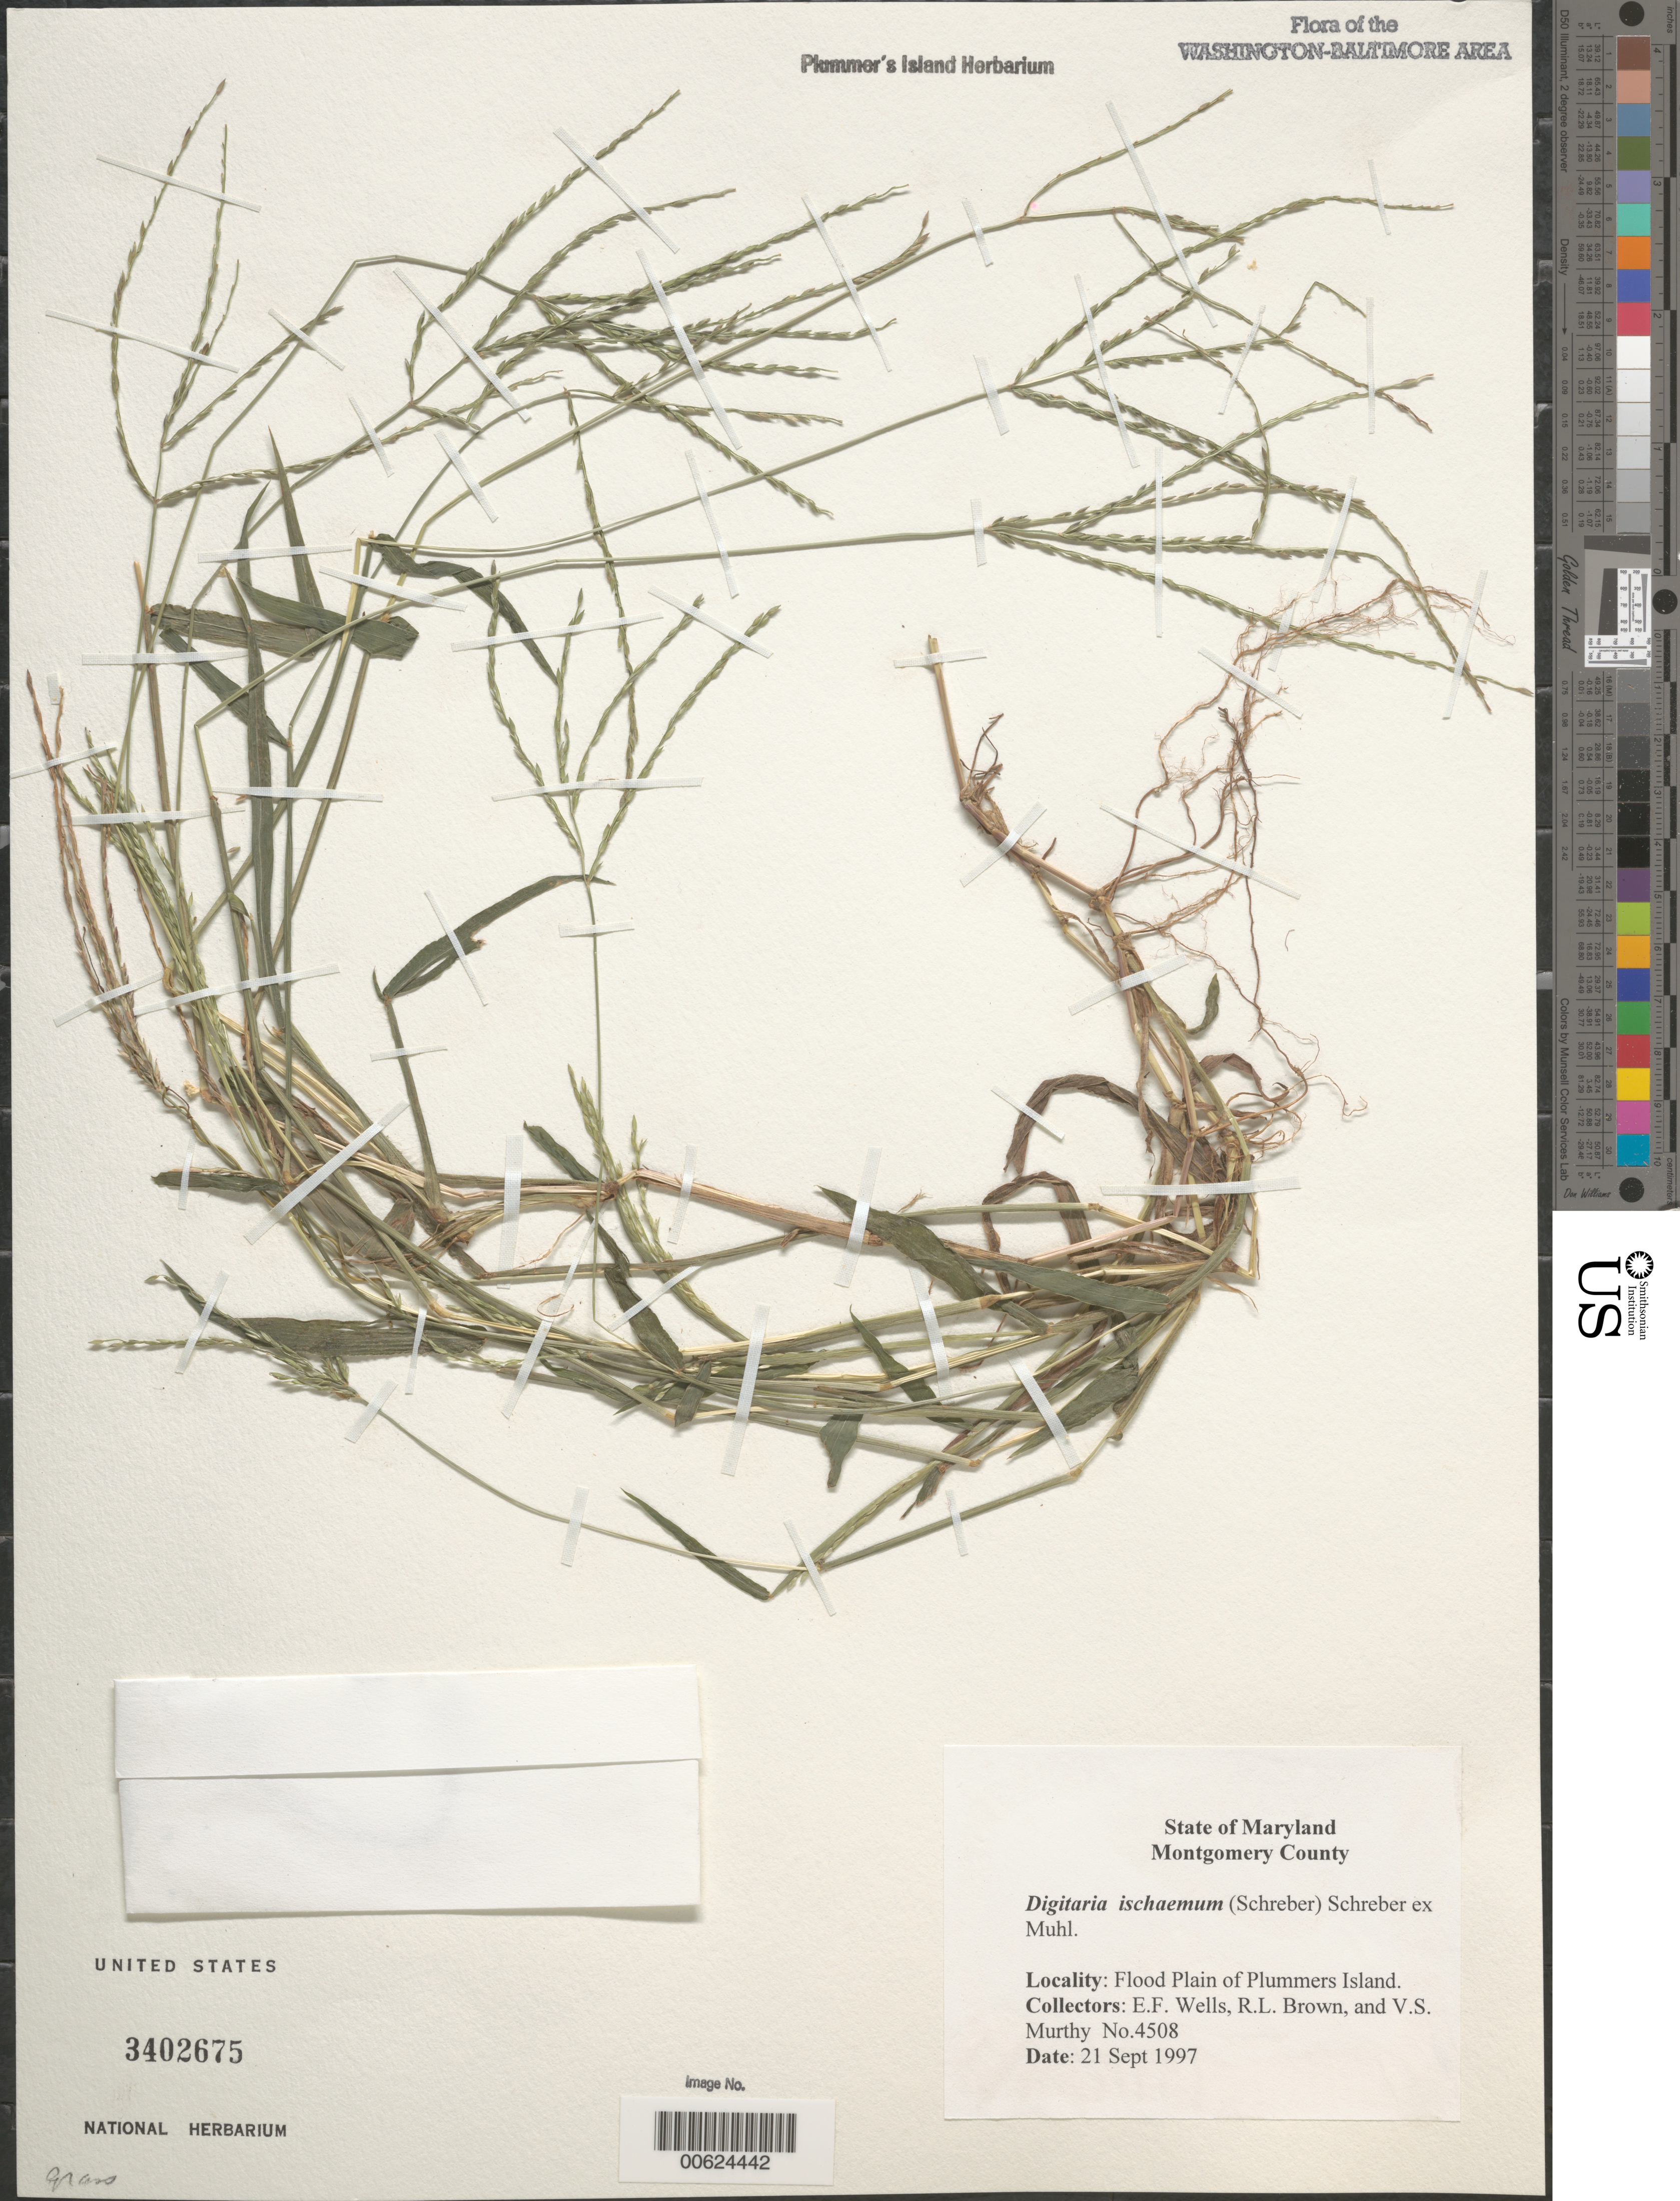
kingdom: Plantae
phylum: Tracheophyta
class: Liliopsida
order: Poales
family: Poaceae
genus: Digitaria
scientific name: Digitaria ischaemum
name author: (Schreber) Schreber ex Muhl.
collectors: E. F. Wells, R. L. Brown & V. S. Murthy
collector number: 4508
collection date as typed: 21 Sep 1997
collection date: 1997-09-21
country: United States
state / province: Maryland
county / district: Montgomery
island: Plummers Island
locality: Flood plain of Plummers Island Plummers Island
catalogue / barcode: US 3402675